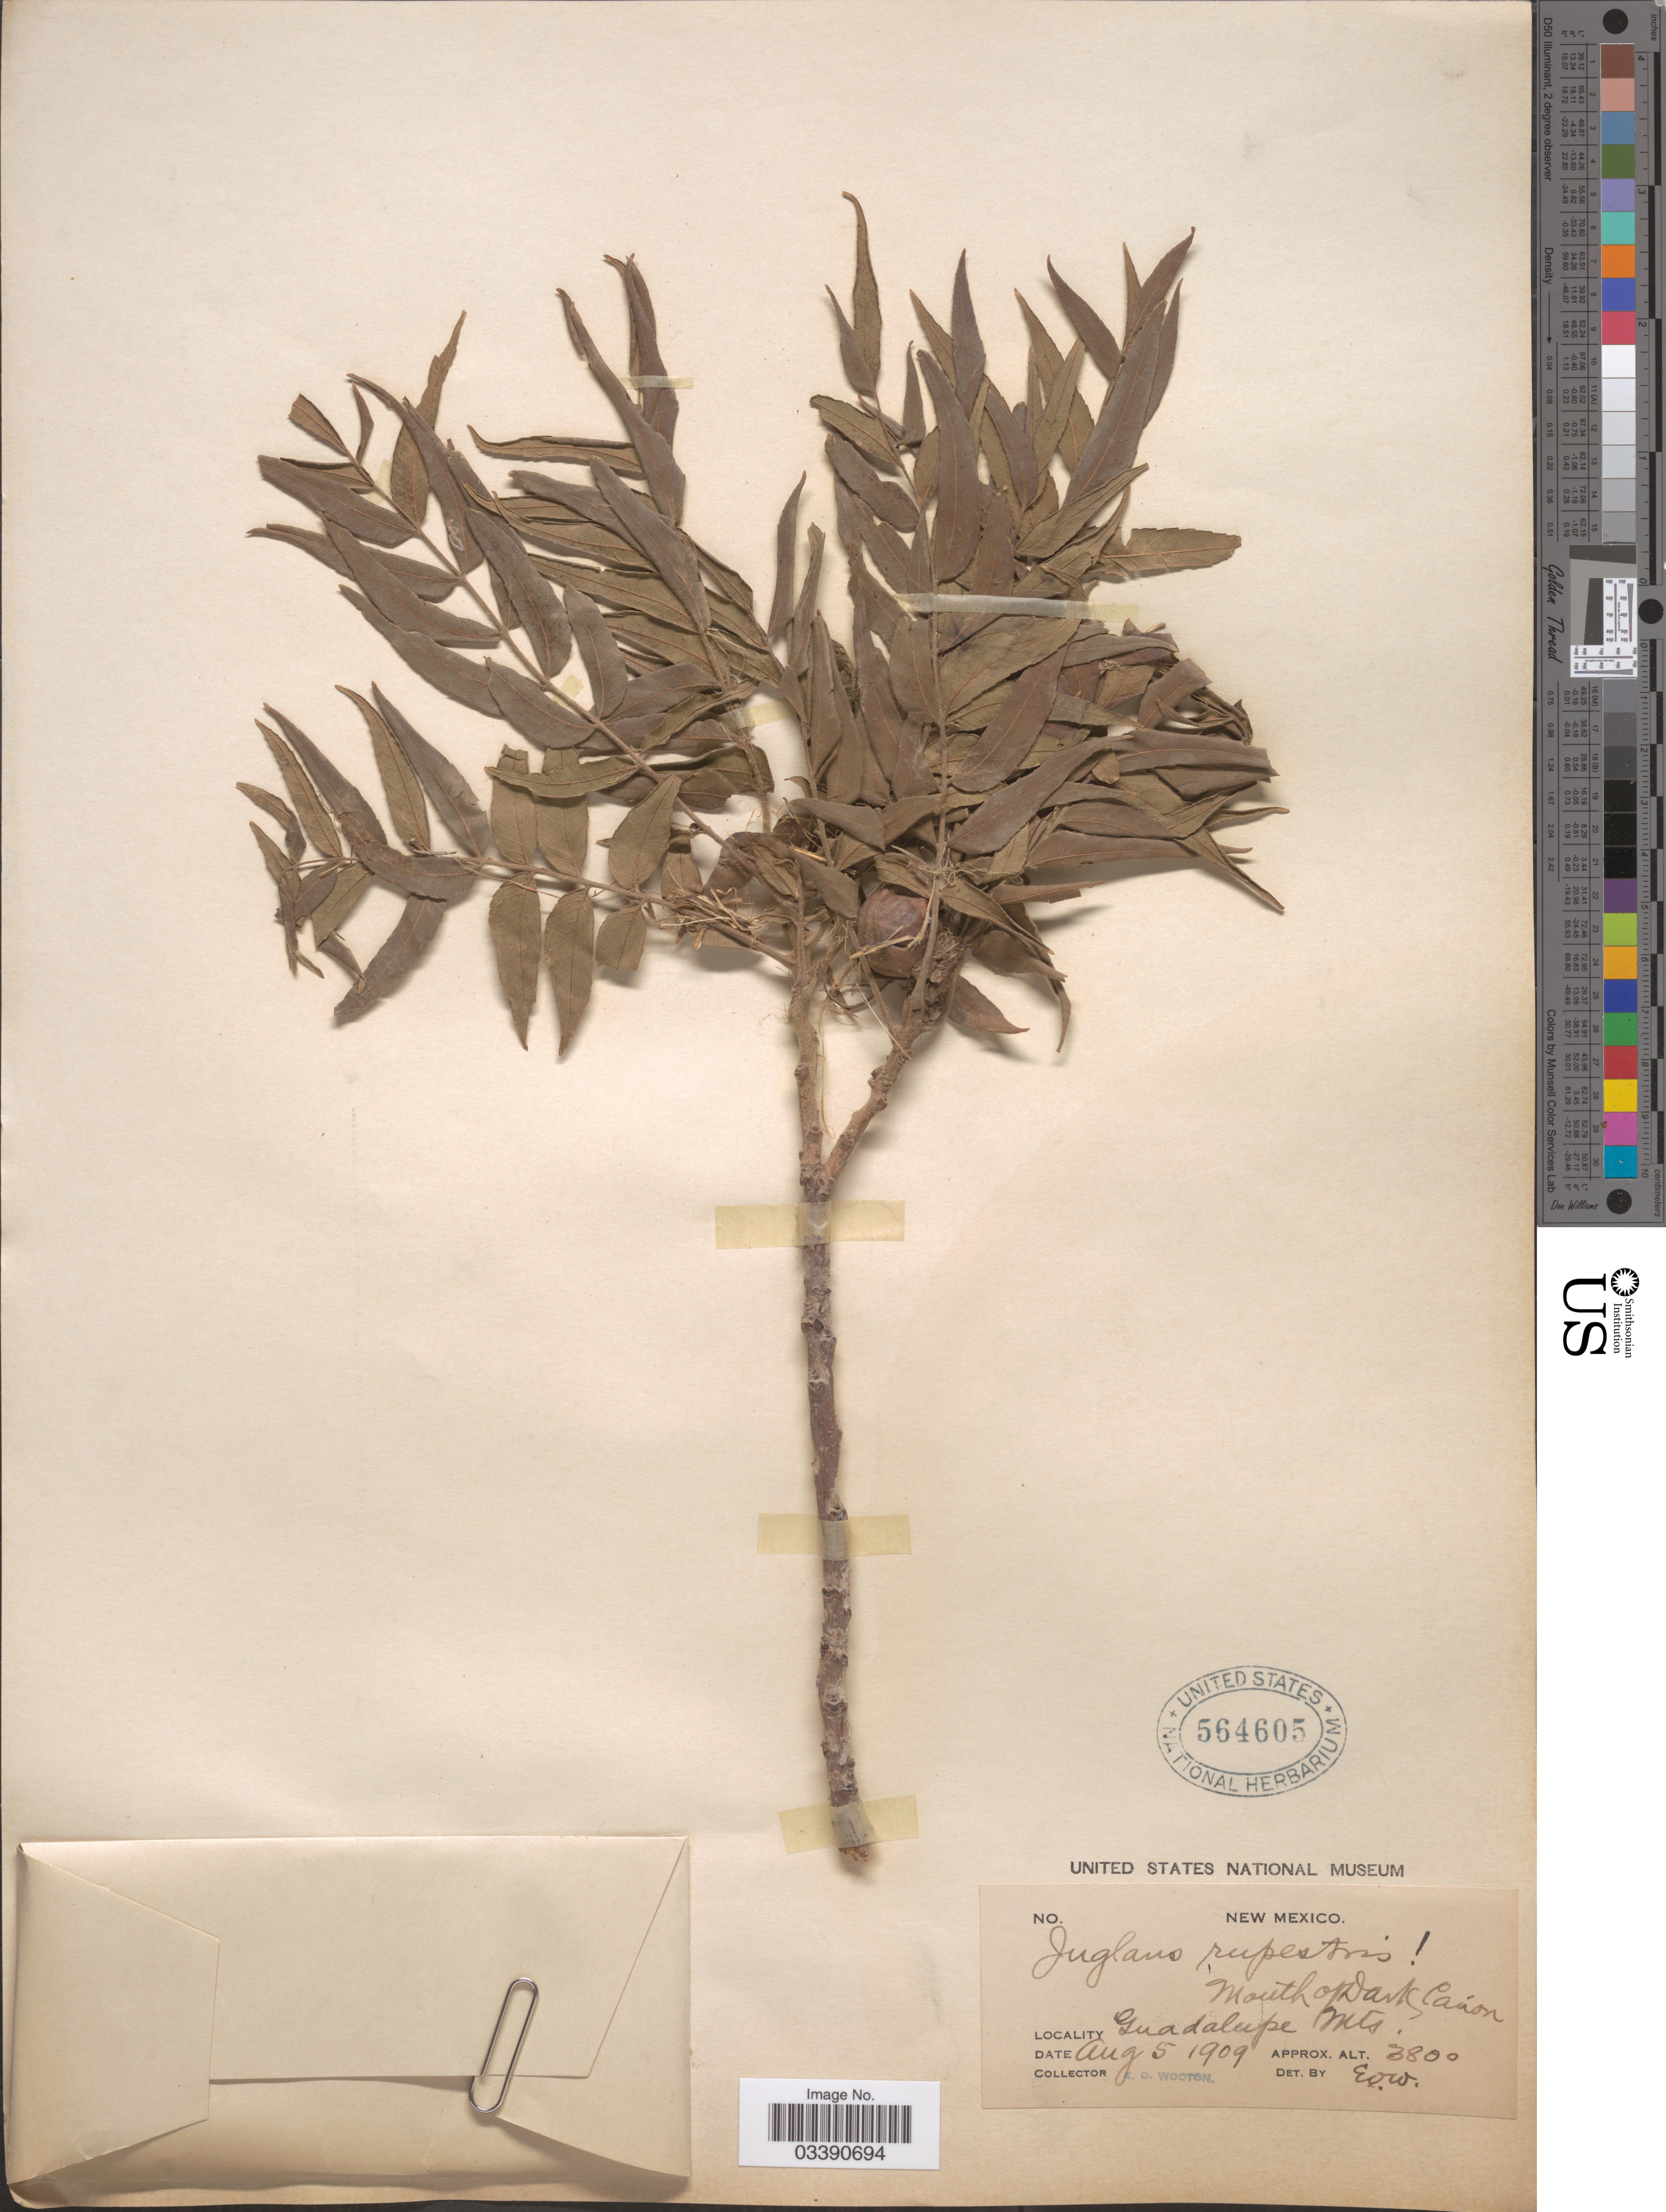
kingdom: Plantae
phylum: Tracheophyta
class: Magnoliopsida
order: Fagales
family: Juglandaceae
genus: Juglans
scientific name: Juglans microcarpa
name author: Berland. in Berland. & Chovell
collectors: E. O. Wooton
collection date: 1909-08-05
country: United States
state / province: New Mexico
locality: Mouth of Dark Cañon. Guadalupe Mts.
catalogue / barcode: US 564605